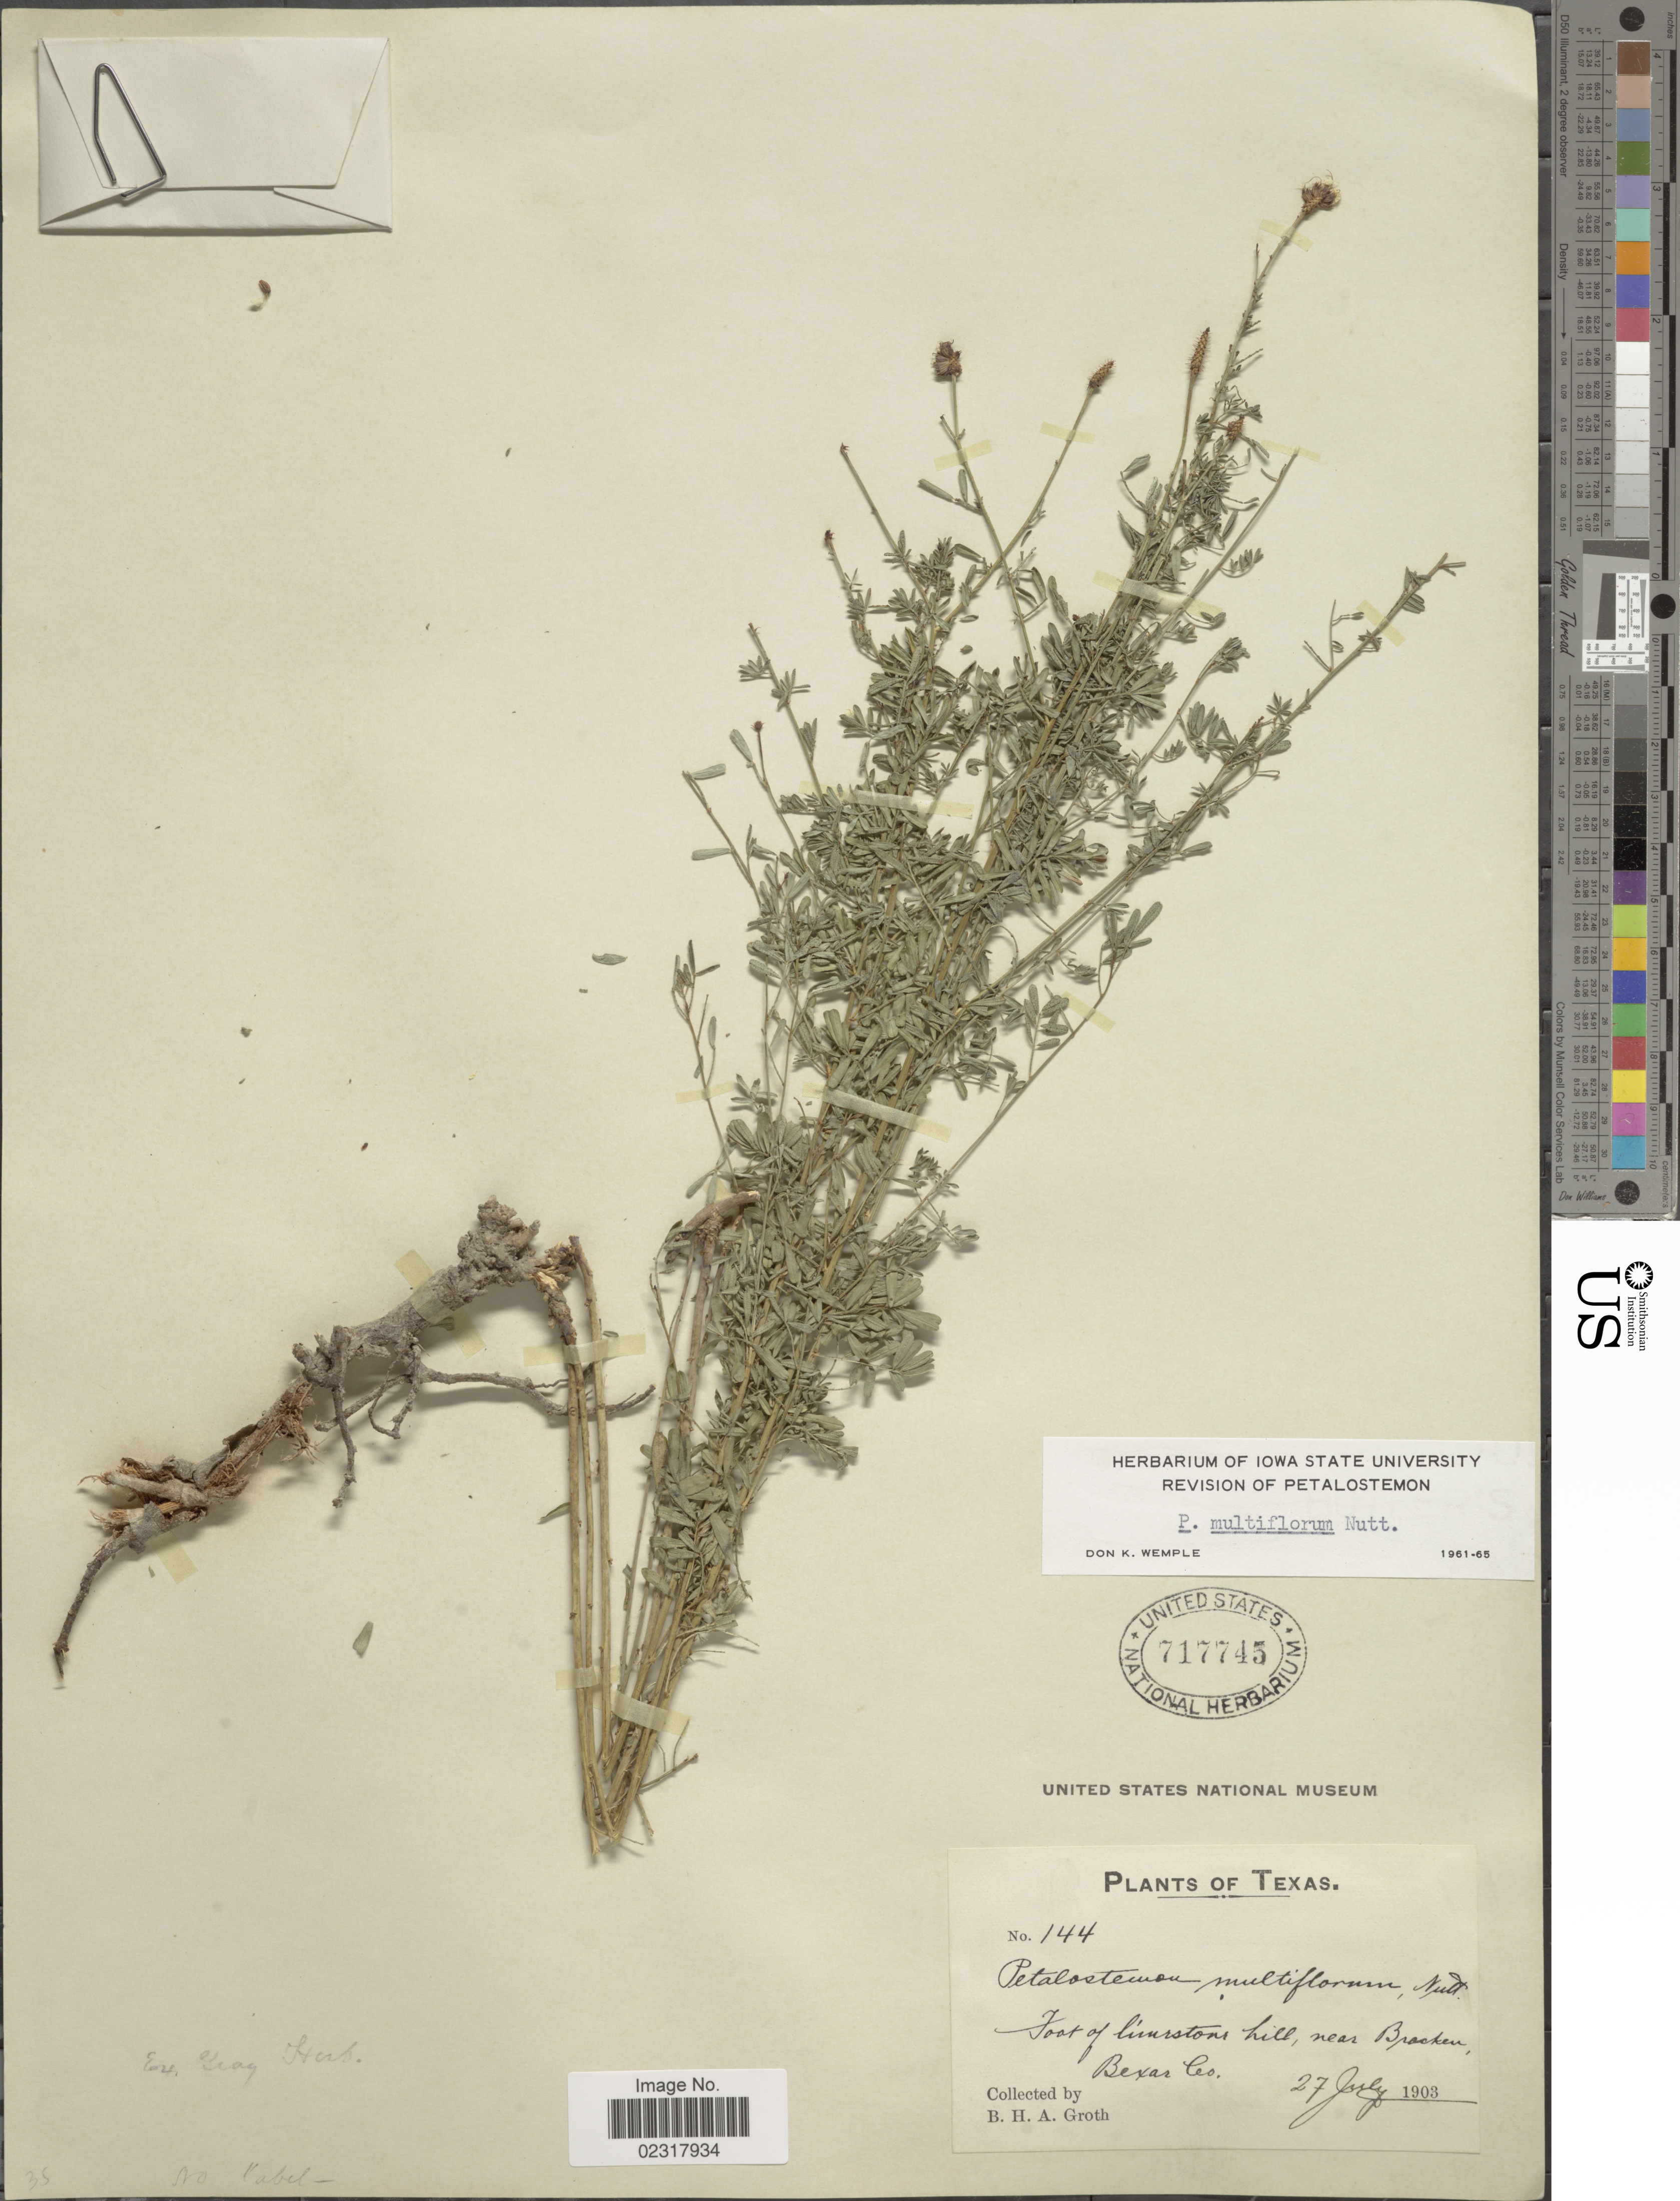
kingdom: Plantae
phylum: Tracheophyta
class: Magnoliopsida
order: Fabales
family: Fabaceae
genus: Dalea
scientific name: Dalea multiflora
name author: (Nutt.) Shinners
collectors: B. Groth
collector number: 144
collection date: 1903-07-27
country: United States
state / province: Texas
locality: Foot of limestone hill, near Bracken, Bexar Co.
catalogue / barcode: US 717745